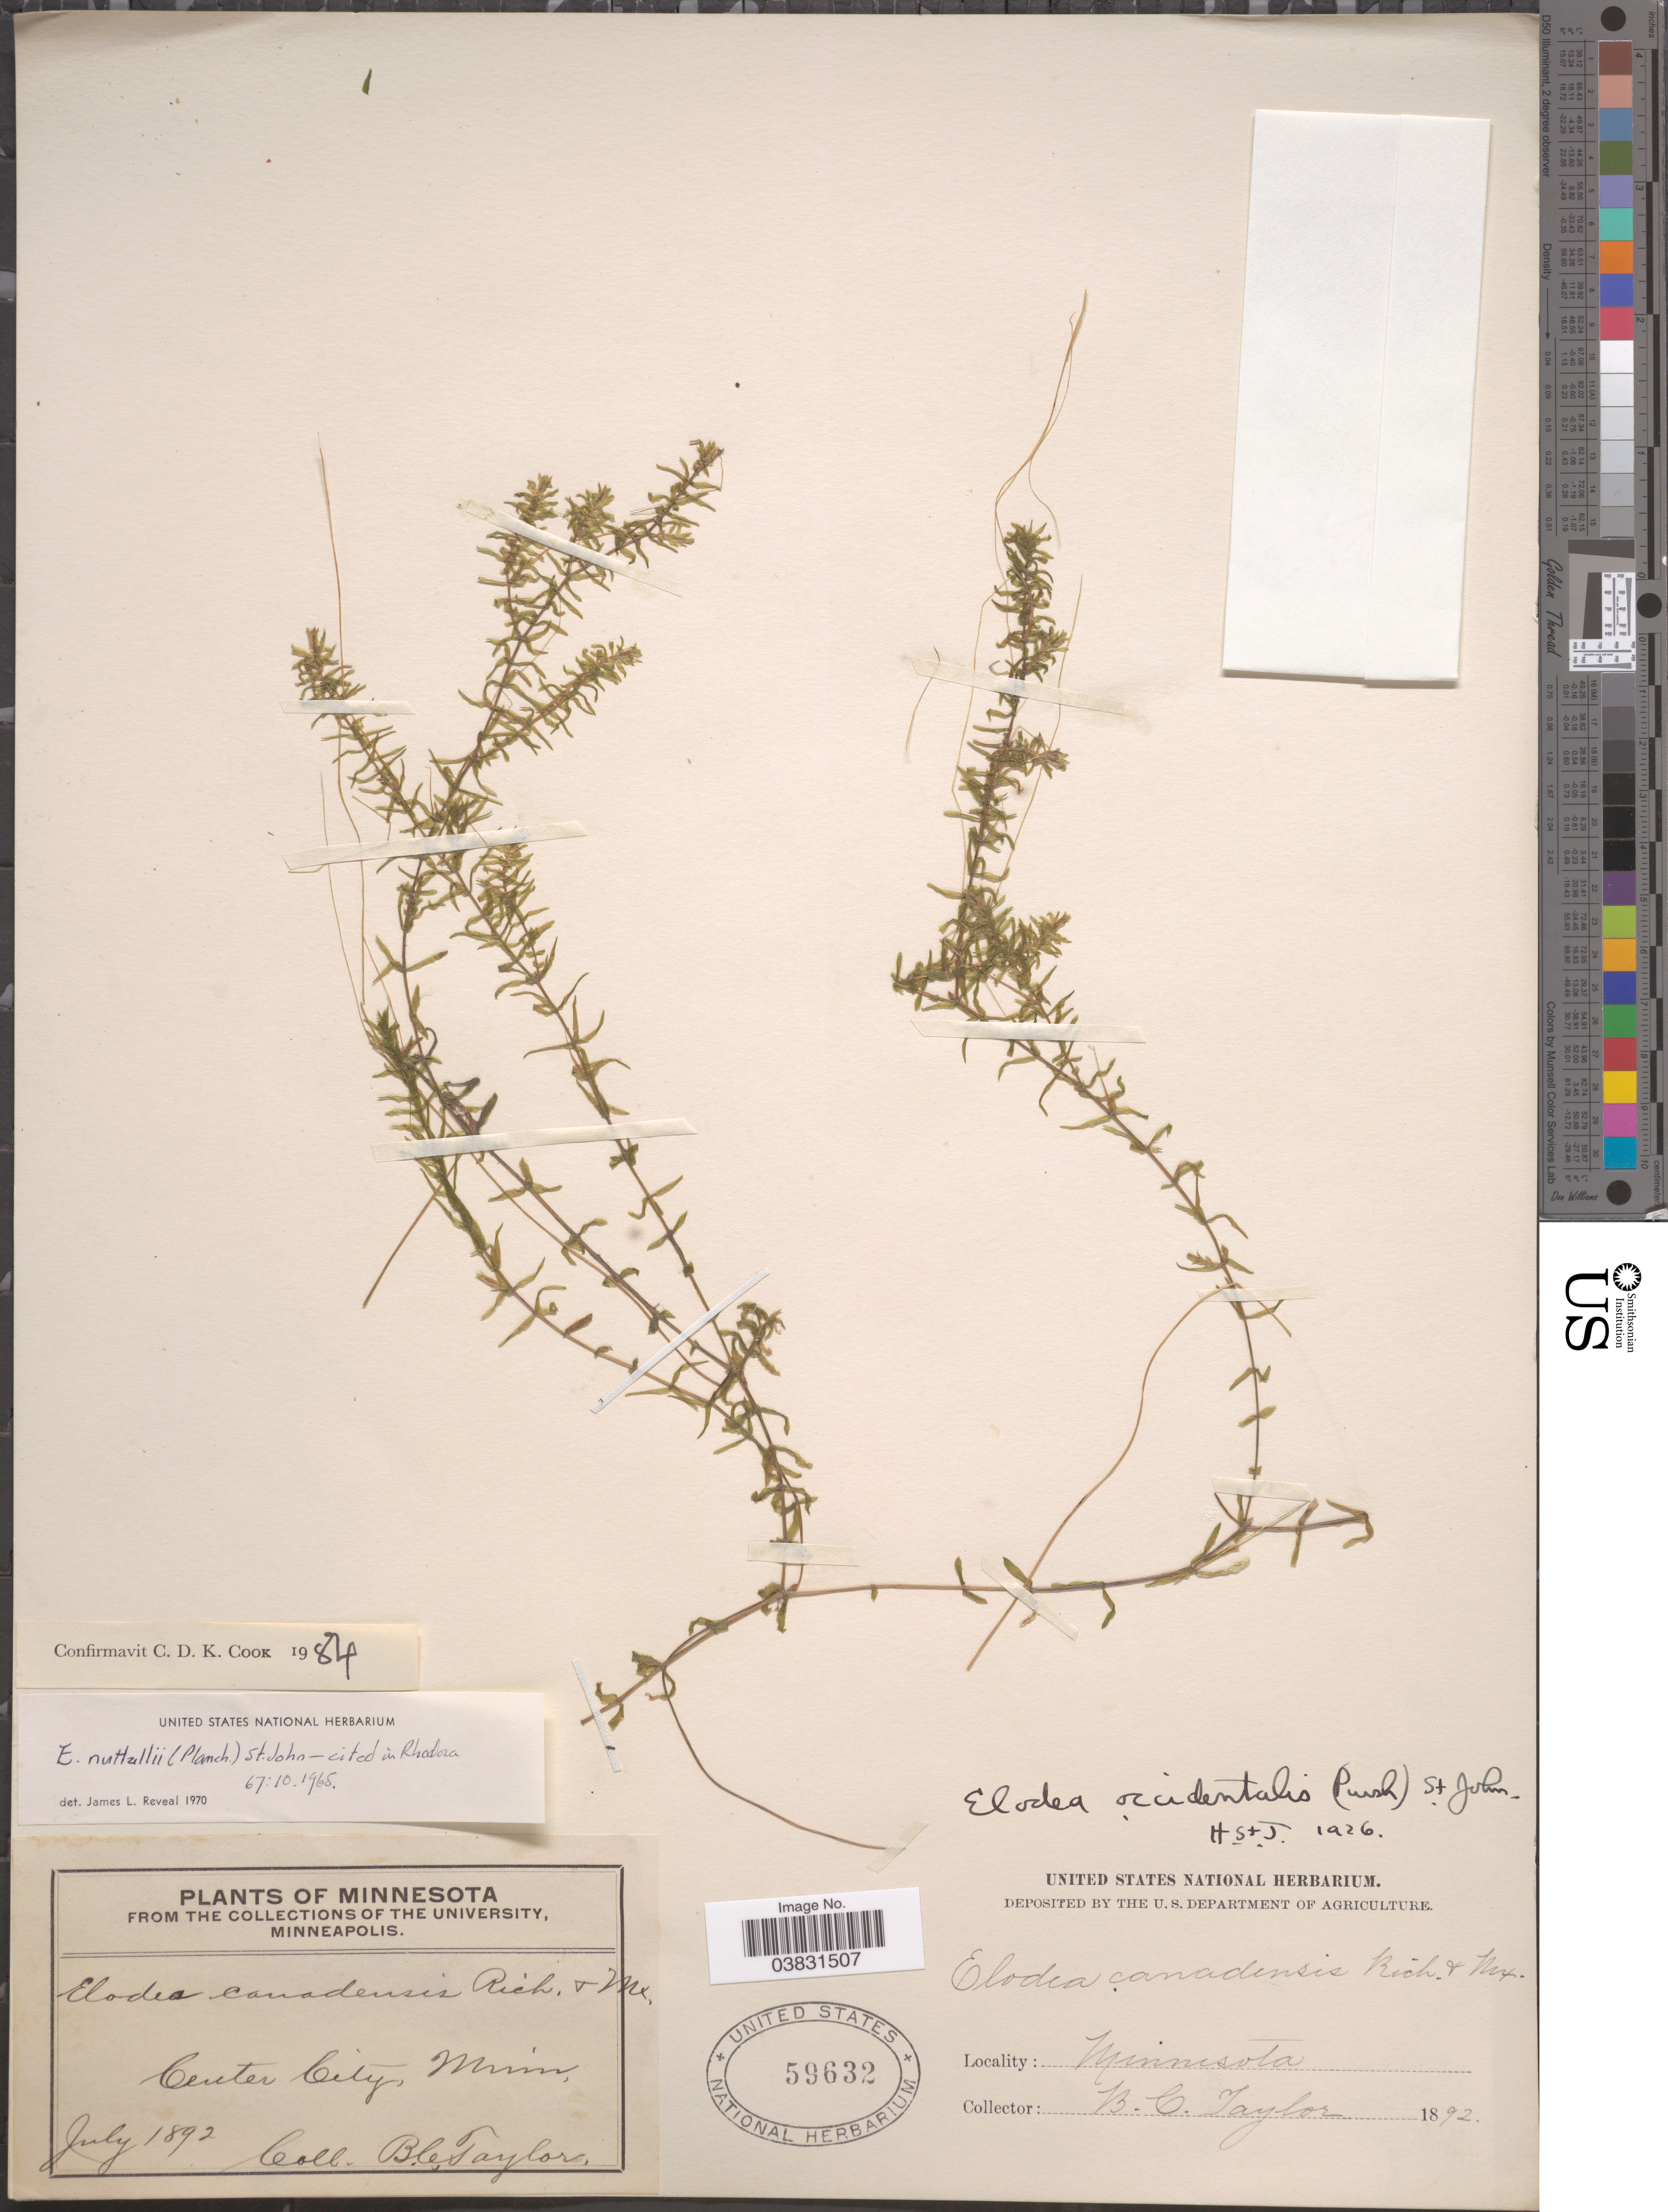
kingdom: Plantae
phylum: Tracheophyta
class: Liliopsida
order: Alismatales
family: Hydrocharitaceae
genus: Elodea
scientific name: Elodea nuttallii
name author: (Planch.) H. St. John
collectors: B. C. Taylor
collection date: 1892-07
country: United States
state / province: Minnesota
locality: Center City.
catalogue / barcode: US 59632